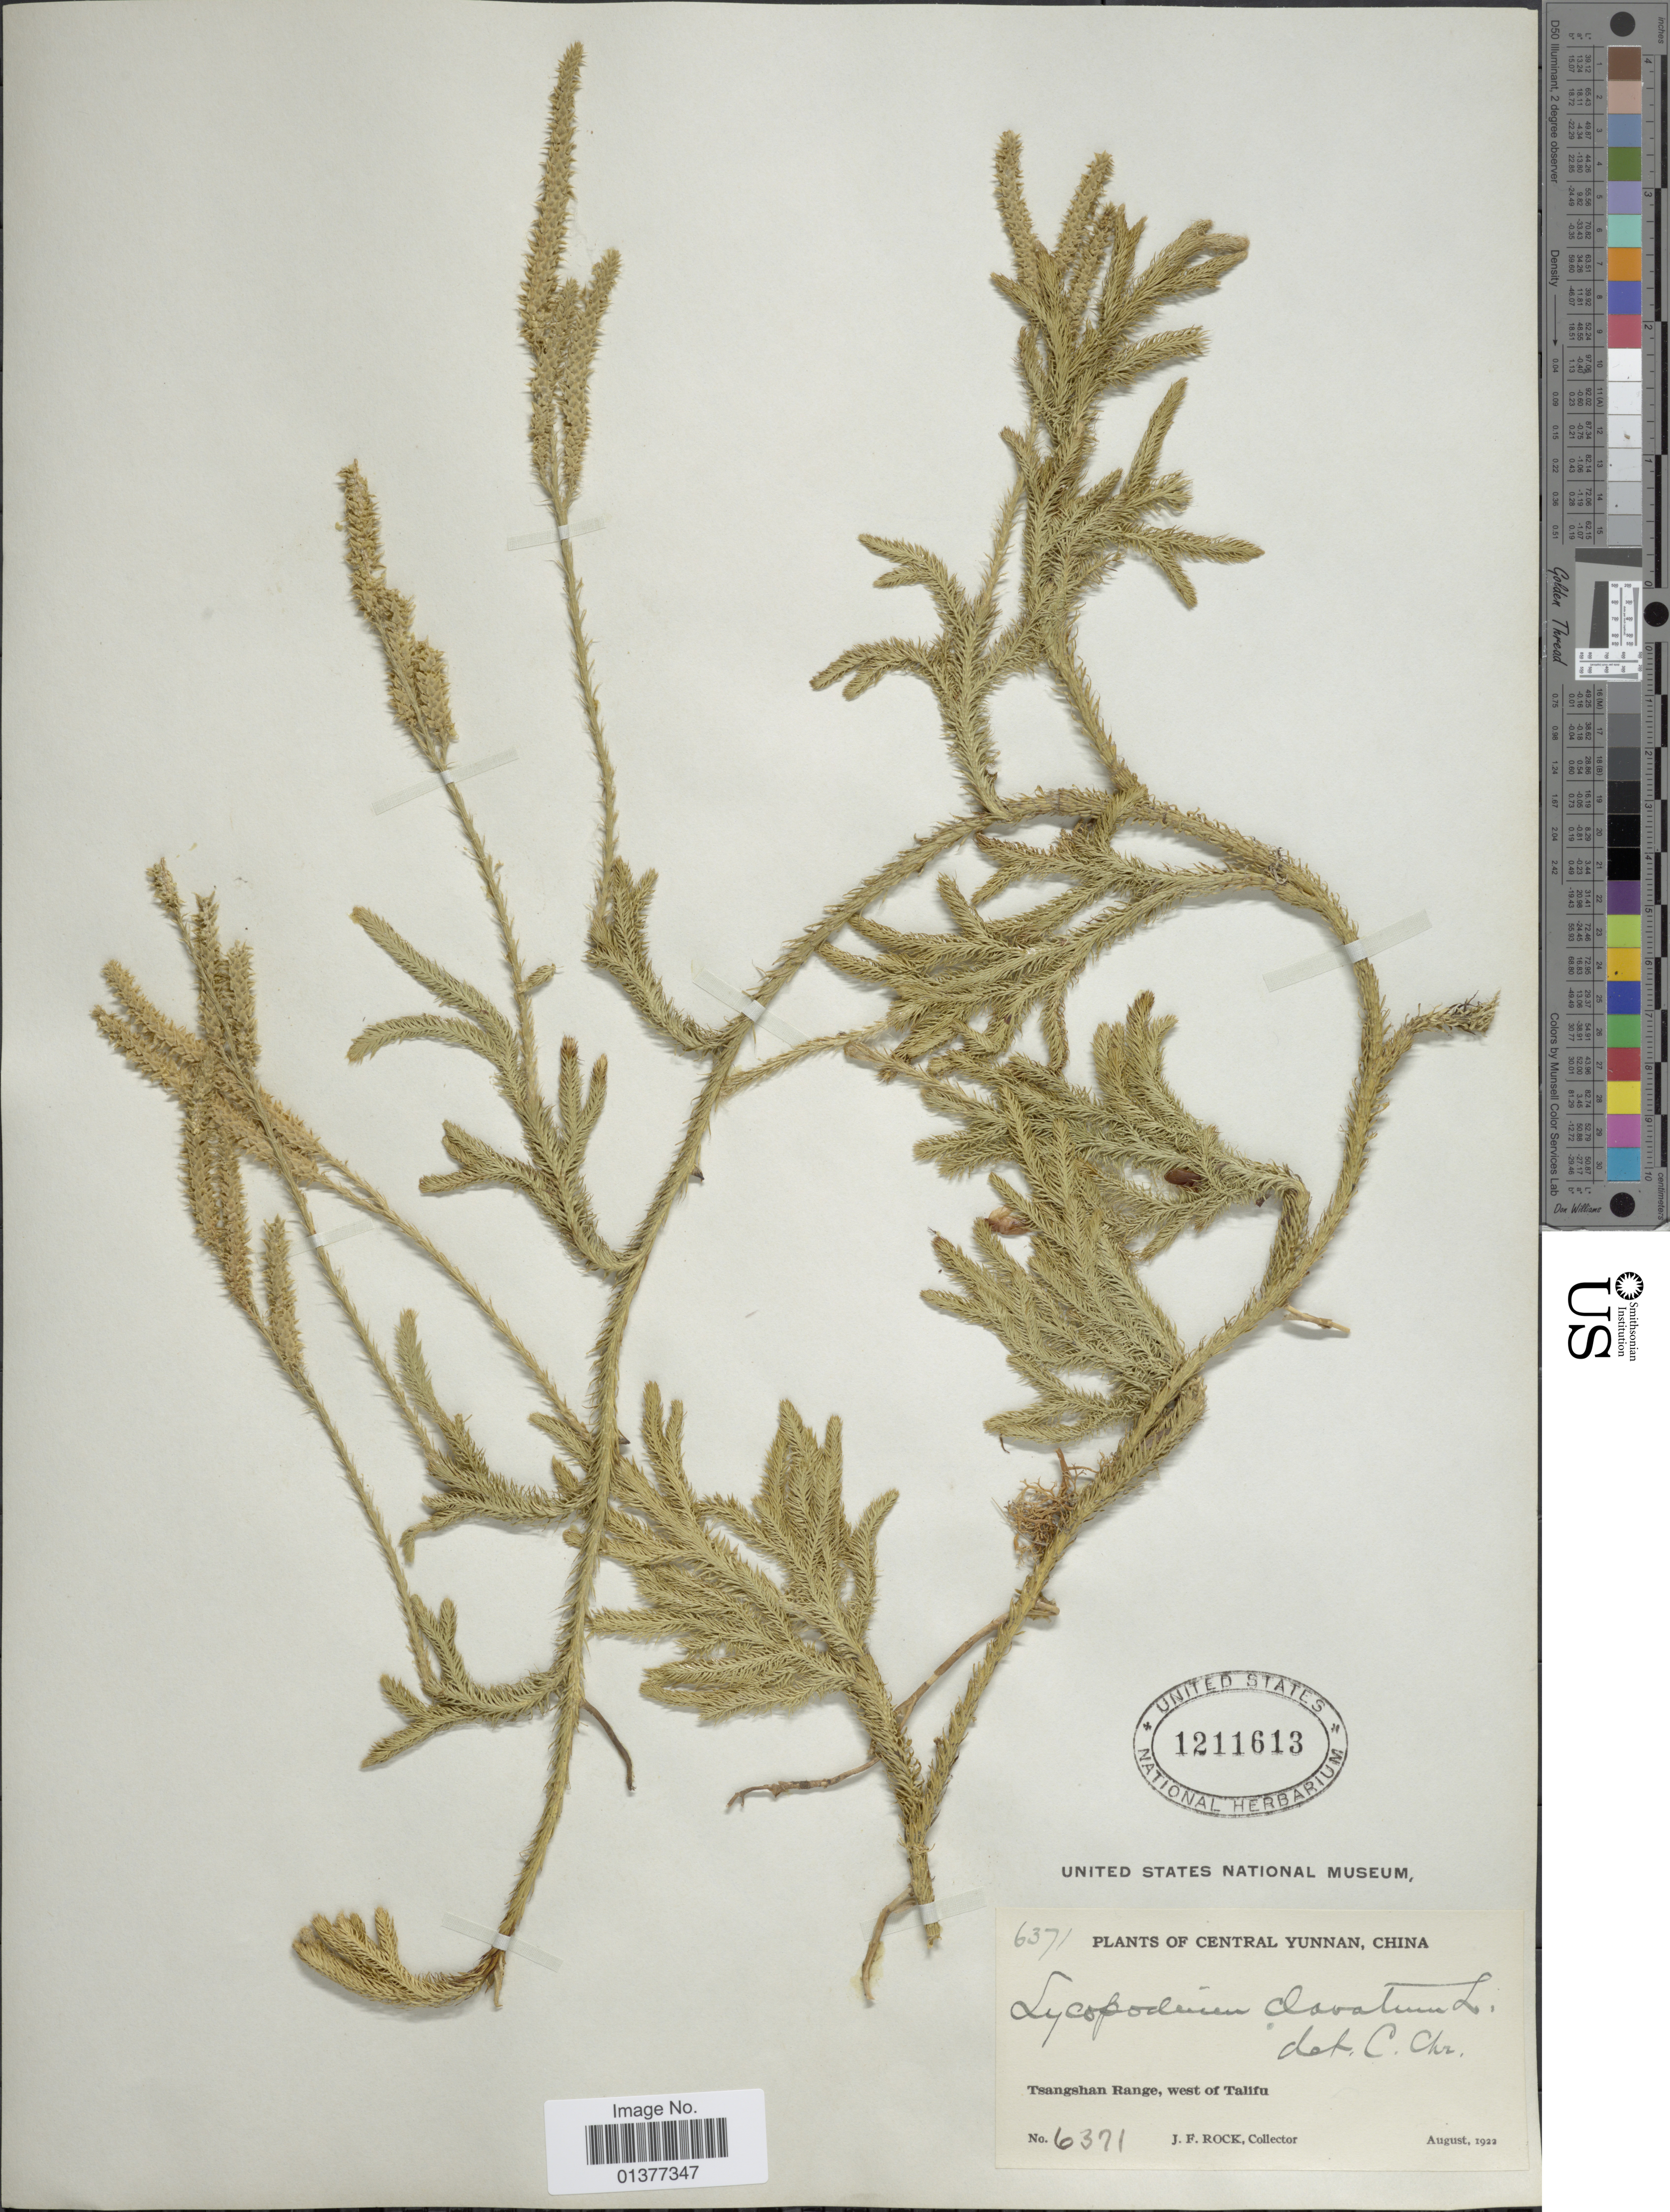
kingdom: Plantae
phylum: Tracheophyta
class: Lycopodiopsida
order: Lycopodiales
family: Lycopodiaceae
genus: Lycopodium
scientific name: Lycopodium clavatum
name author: L.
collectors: J. Rock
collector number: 6371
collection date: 1922-08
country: China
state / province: Yunnan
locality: Tsangshan Range, west of Talifu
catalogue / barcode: US 1211613